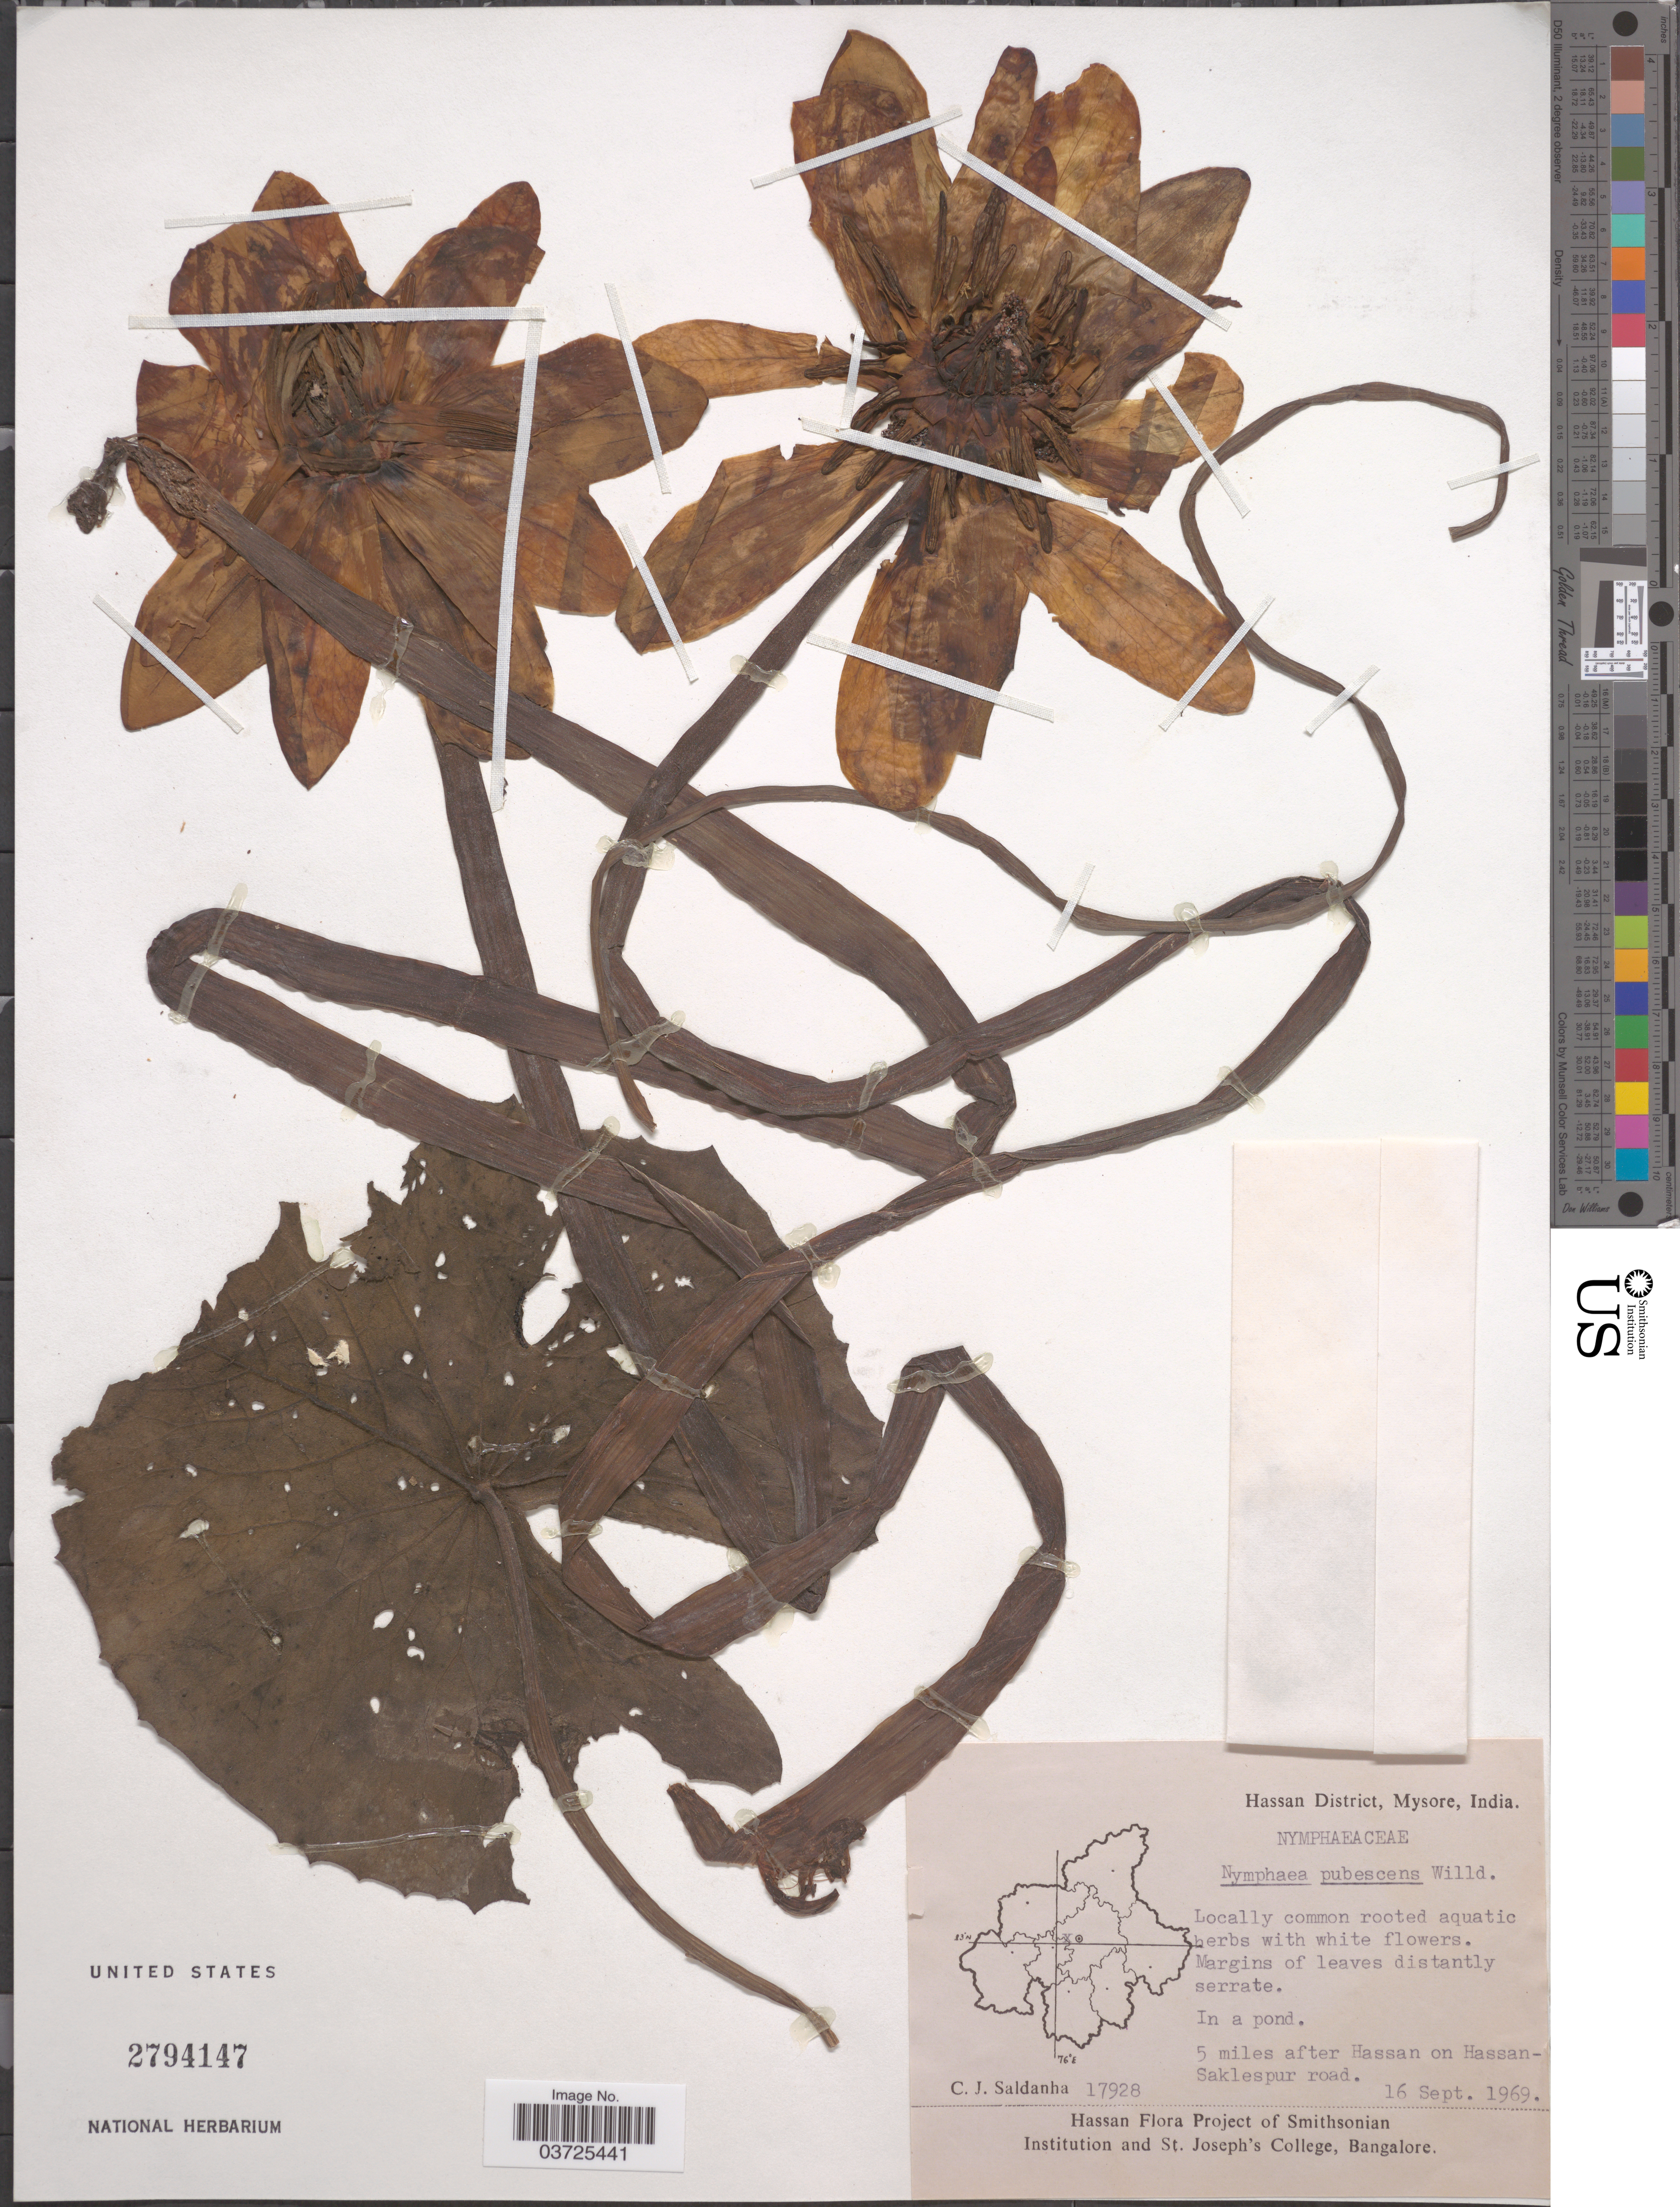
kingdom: Plantae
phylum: Tracheophyta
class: Magnoliopsida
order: Nymphaeales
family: Nymphaeaceae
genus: Nymphaea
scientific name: Nymphaea pubescens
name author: Willd.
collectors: C. J. Saldanha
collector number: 17928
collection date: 1969-09-16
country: India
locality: Hassan District, Mysore. 5 miles after Hassan on Hassan-Saklespur road.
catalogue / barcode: US 2794147